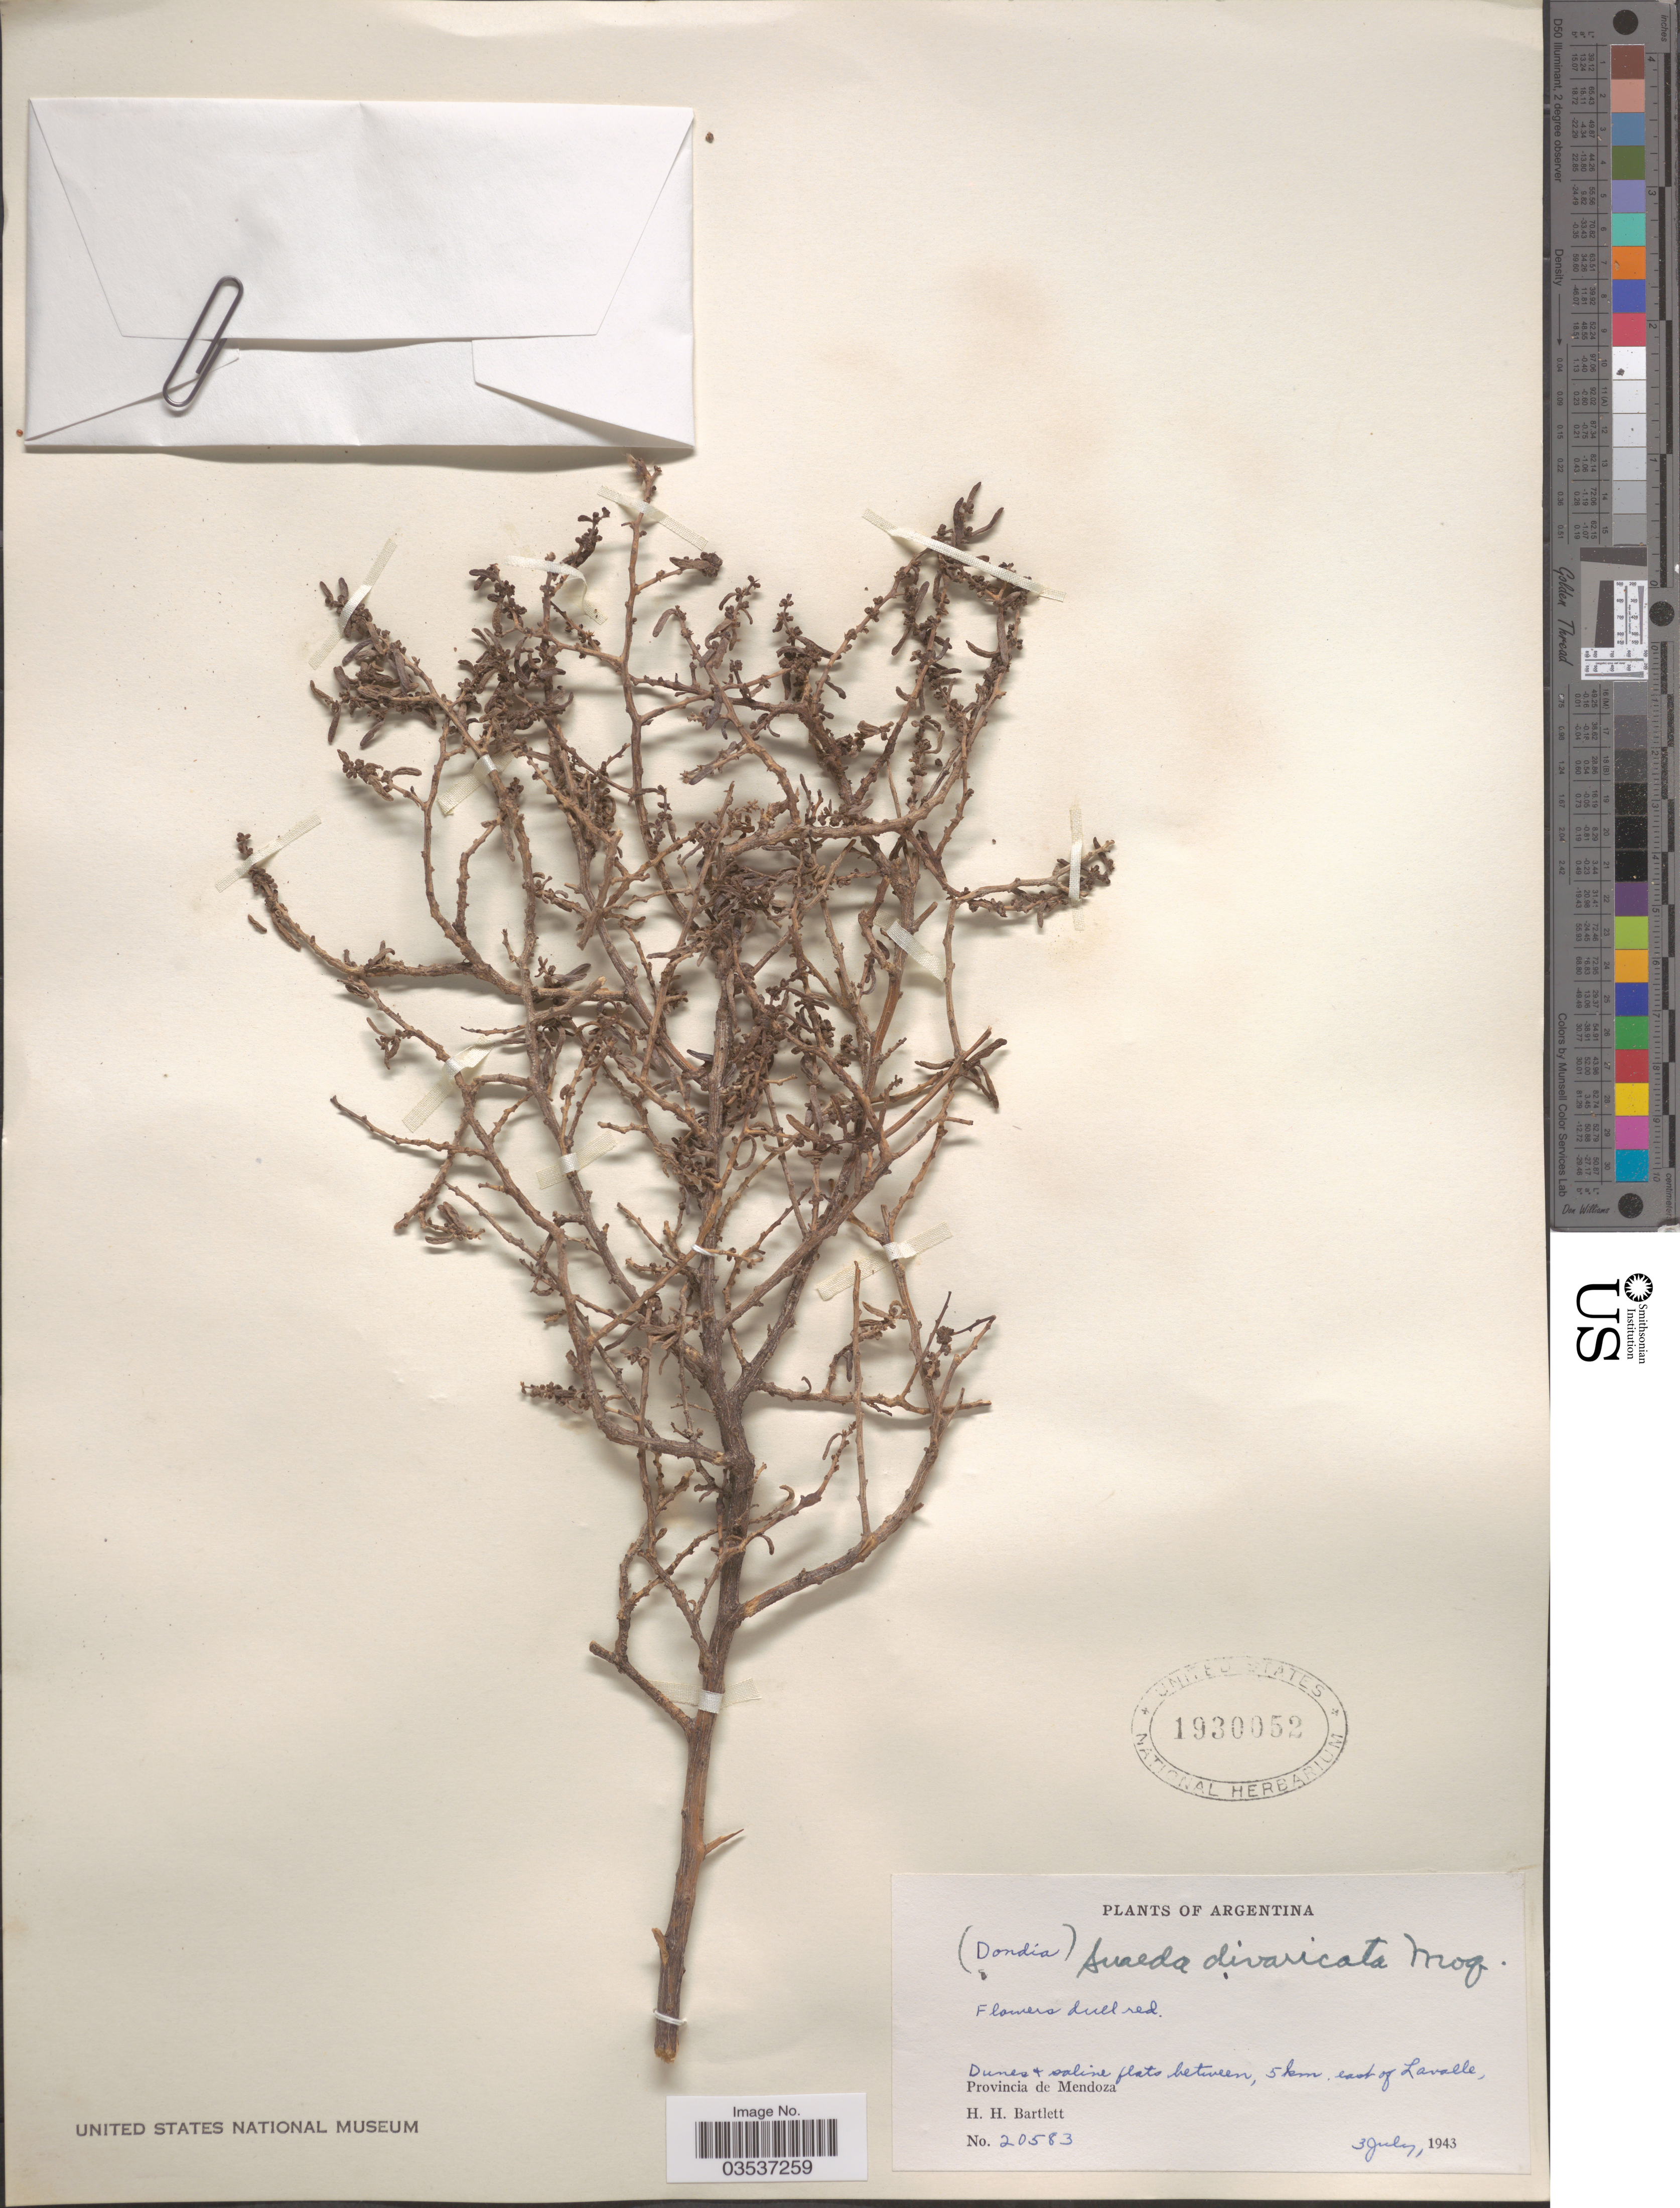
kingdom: Plantae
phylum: Tracheophyta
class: Magnoliopsida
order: Caryophyllales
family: Amaranthaceae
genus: Suaeda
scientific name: Suaeda divaricata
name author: Moq.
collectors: H. H. Bartlett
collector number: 20583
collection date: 1943-07-03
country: Argentina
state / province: Mendoza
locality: Dunes & saline flats between, 5 km. east of Lavalle.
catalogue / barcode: US 1930052